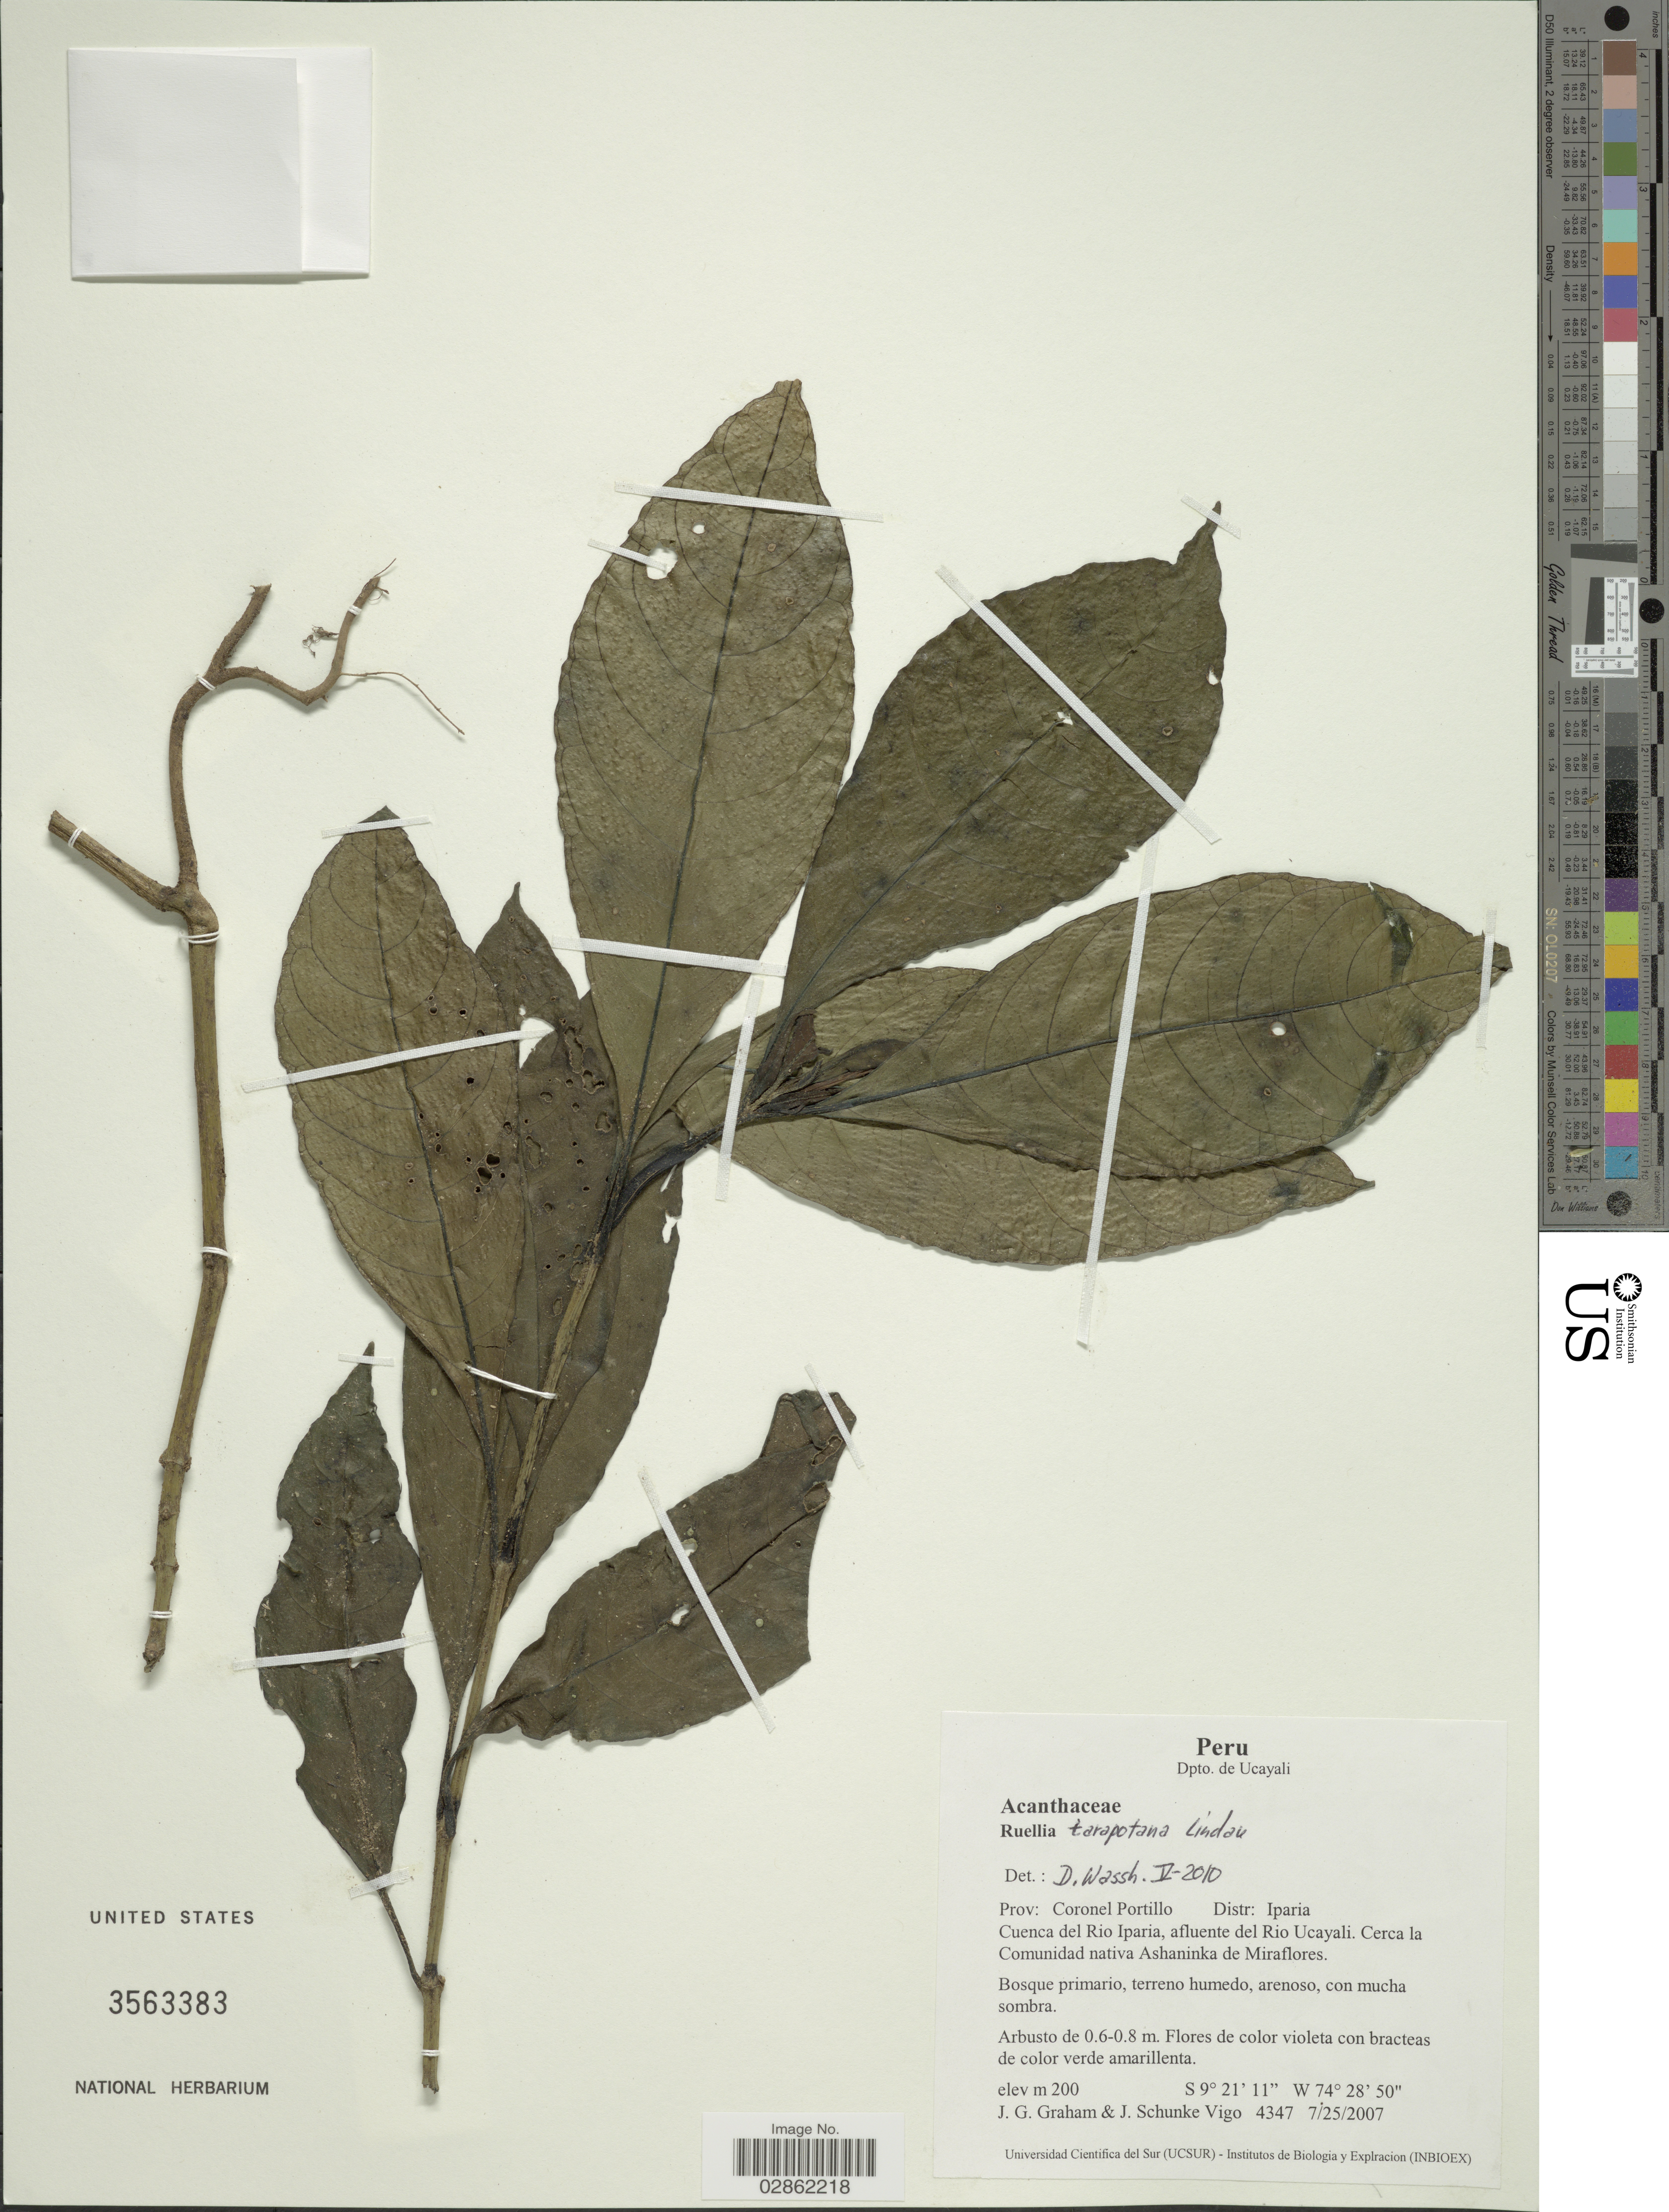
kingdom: Plantae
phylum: Tracheophyta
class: Magnoliopsida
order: Lamiales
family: Acanthaceae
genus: Ruellia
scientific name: Ruellia tarapotana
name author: Lindau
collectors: J. Graham & J. Schunke Vigo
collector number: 4347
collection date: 2007-07-25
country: Peru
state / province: Ucayali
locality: Dpto. Ucayali, Prov. Coronel Portillo, Distr. Iparia, Cuenca del Rio Iparia, afluente del Río Ucayali, Cerca la Comunidad nativa Ashaninka de Miraflores.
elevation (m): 200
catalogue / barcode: US 3563383